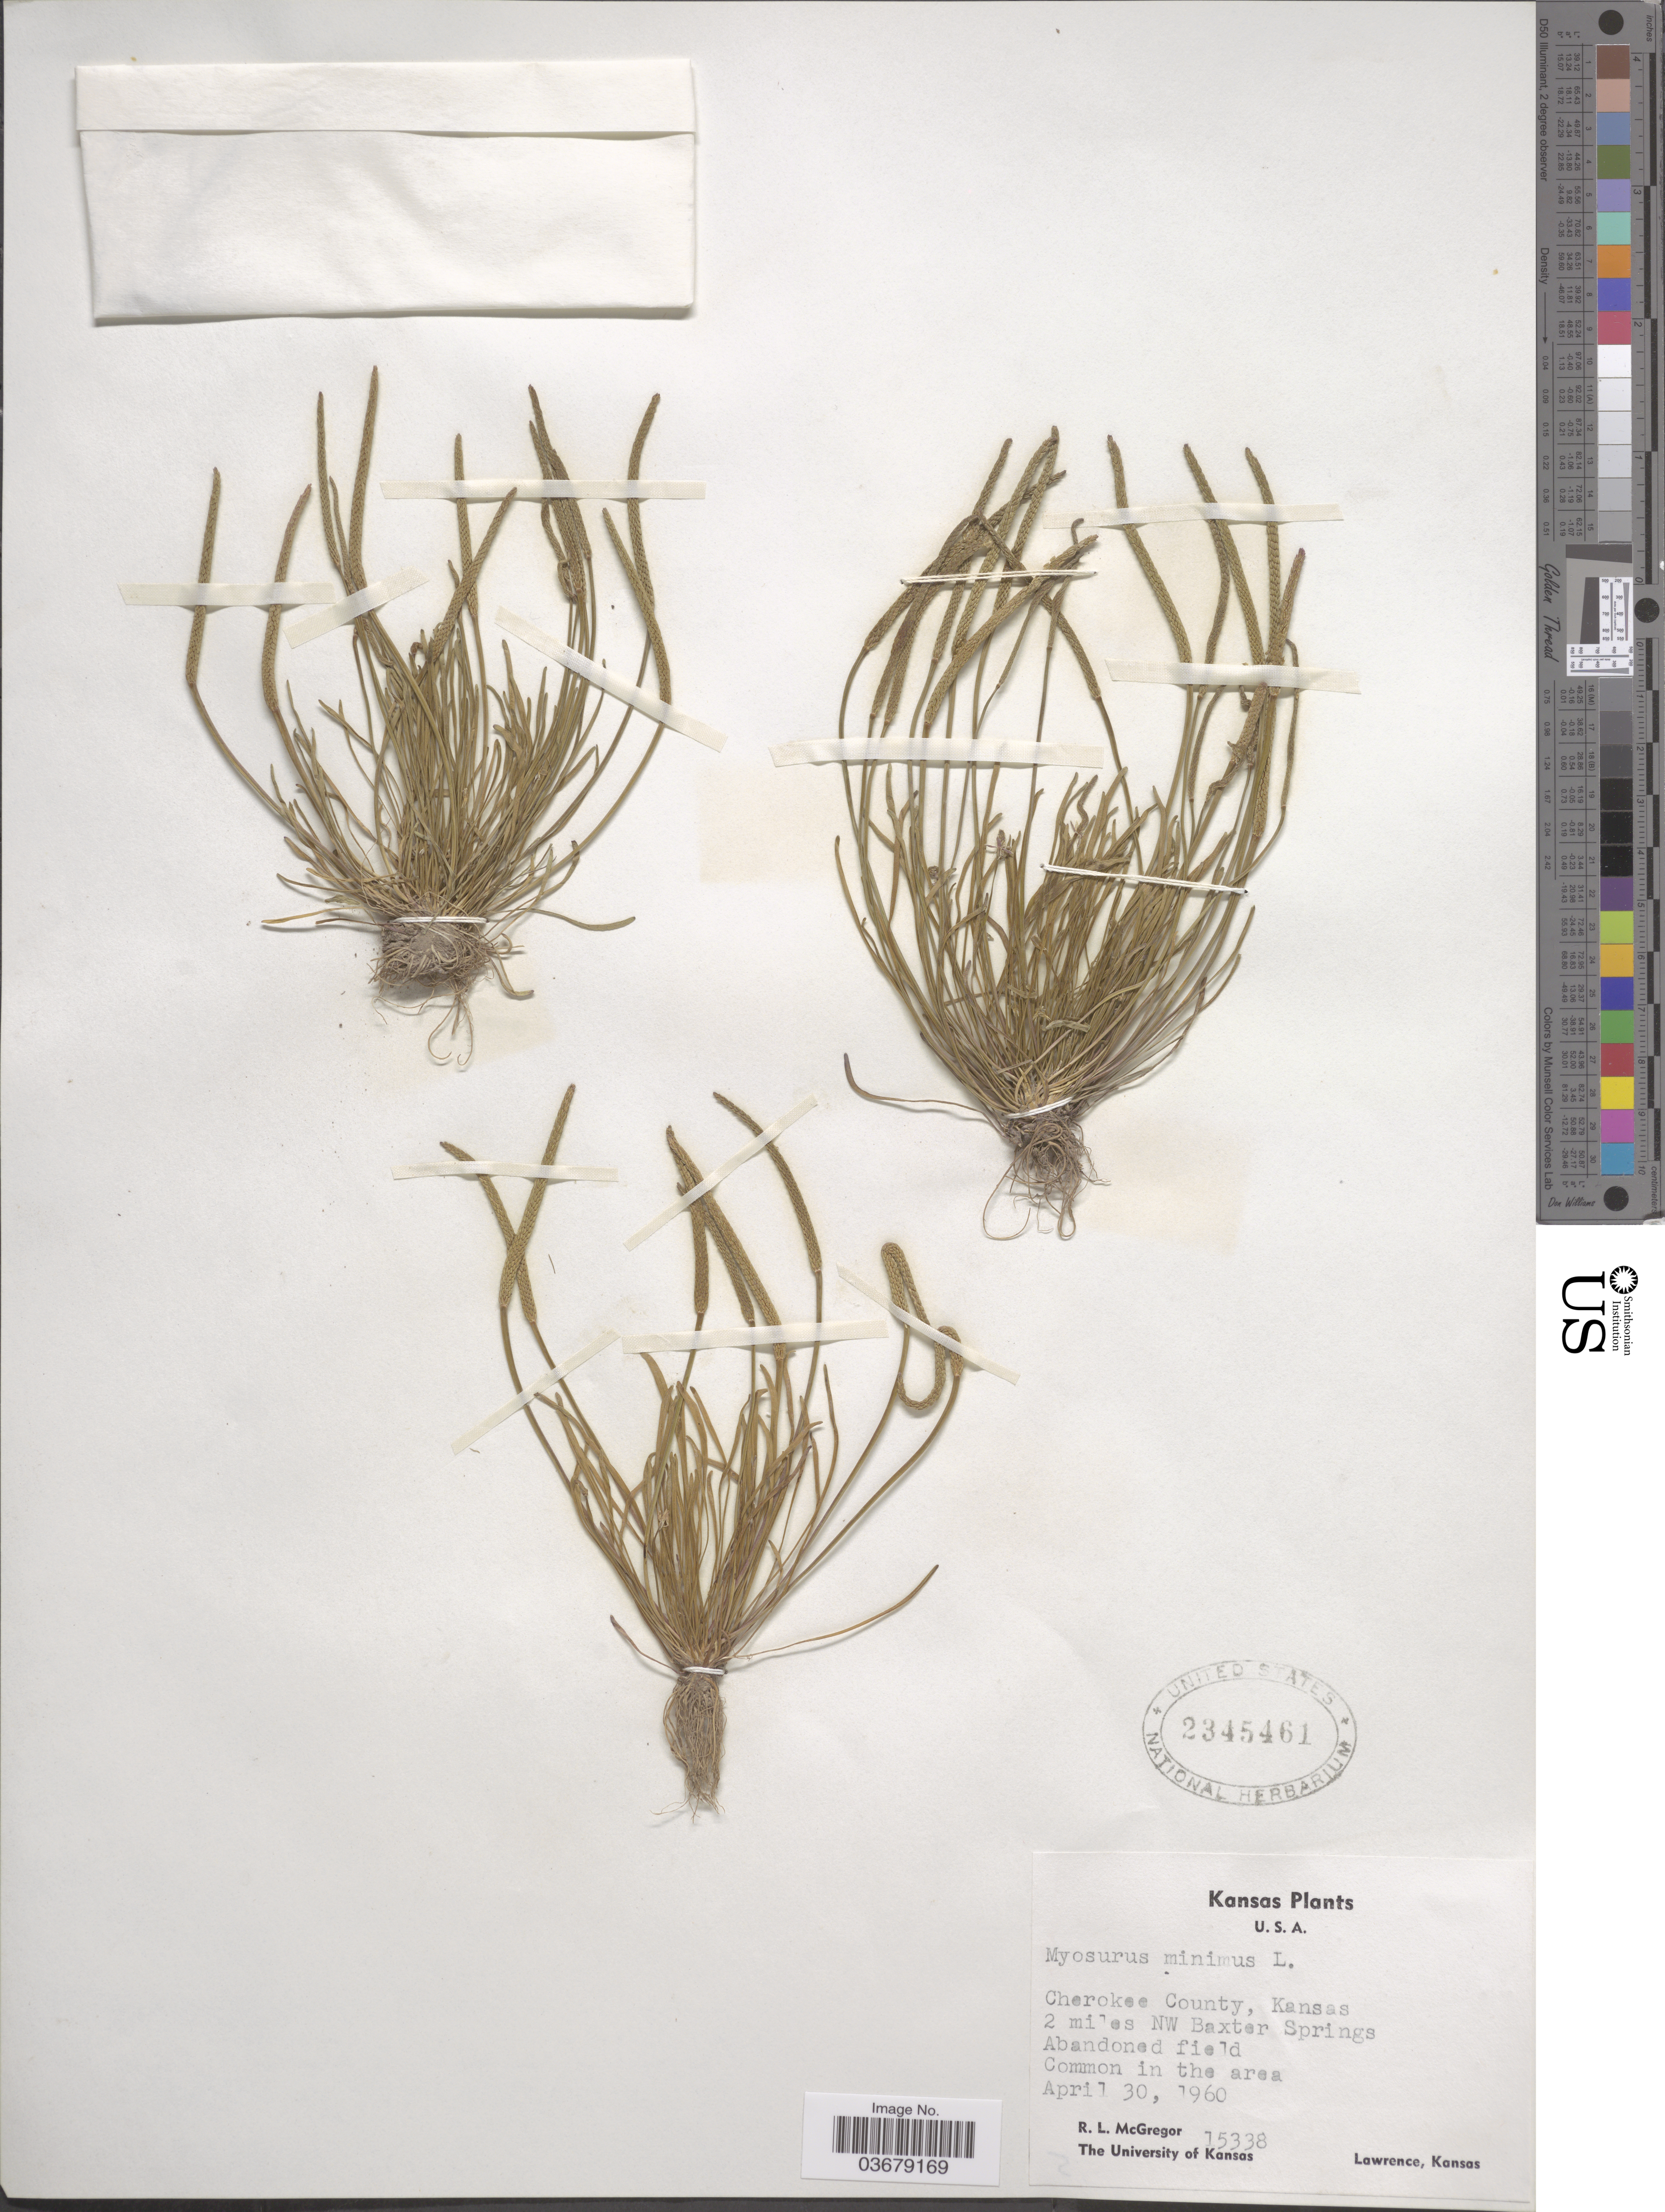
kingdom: Plantae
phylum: Tracheophyta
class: Magnoliopsida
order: Ranunculales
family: Ranunculaceae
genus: Myosurus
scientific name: Myosurus minimus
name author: L.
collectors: R. McGregor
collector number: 15338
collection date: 1960-04-30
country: United States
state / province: Kansas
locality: Cherokee County. 2 miles NW Baxter Springs.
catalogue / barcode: US 2345461